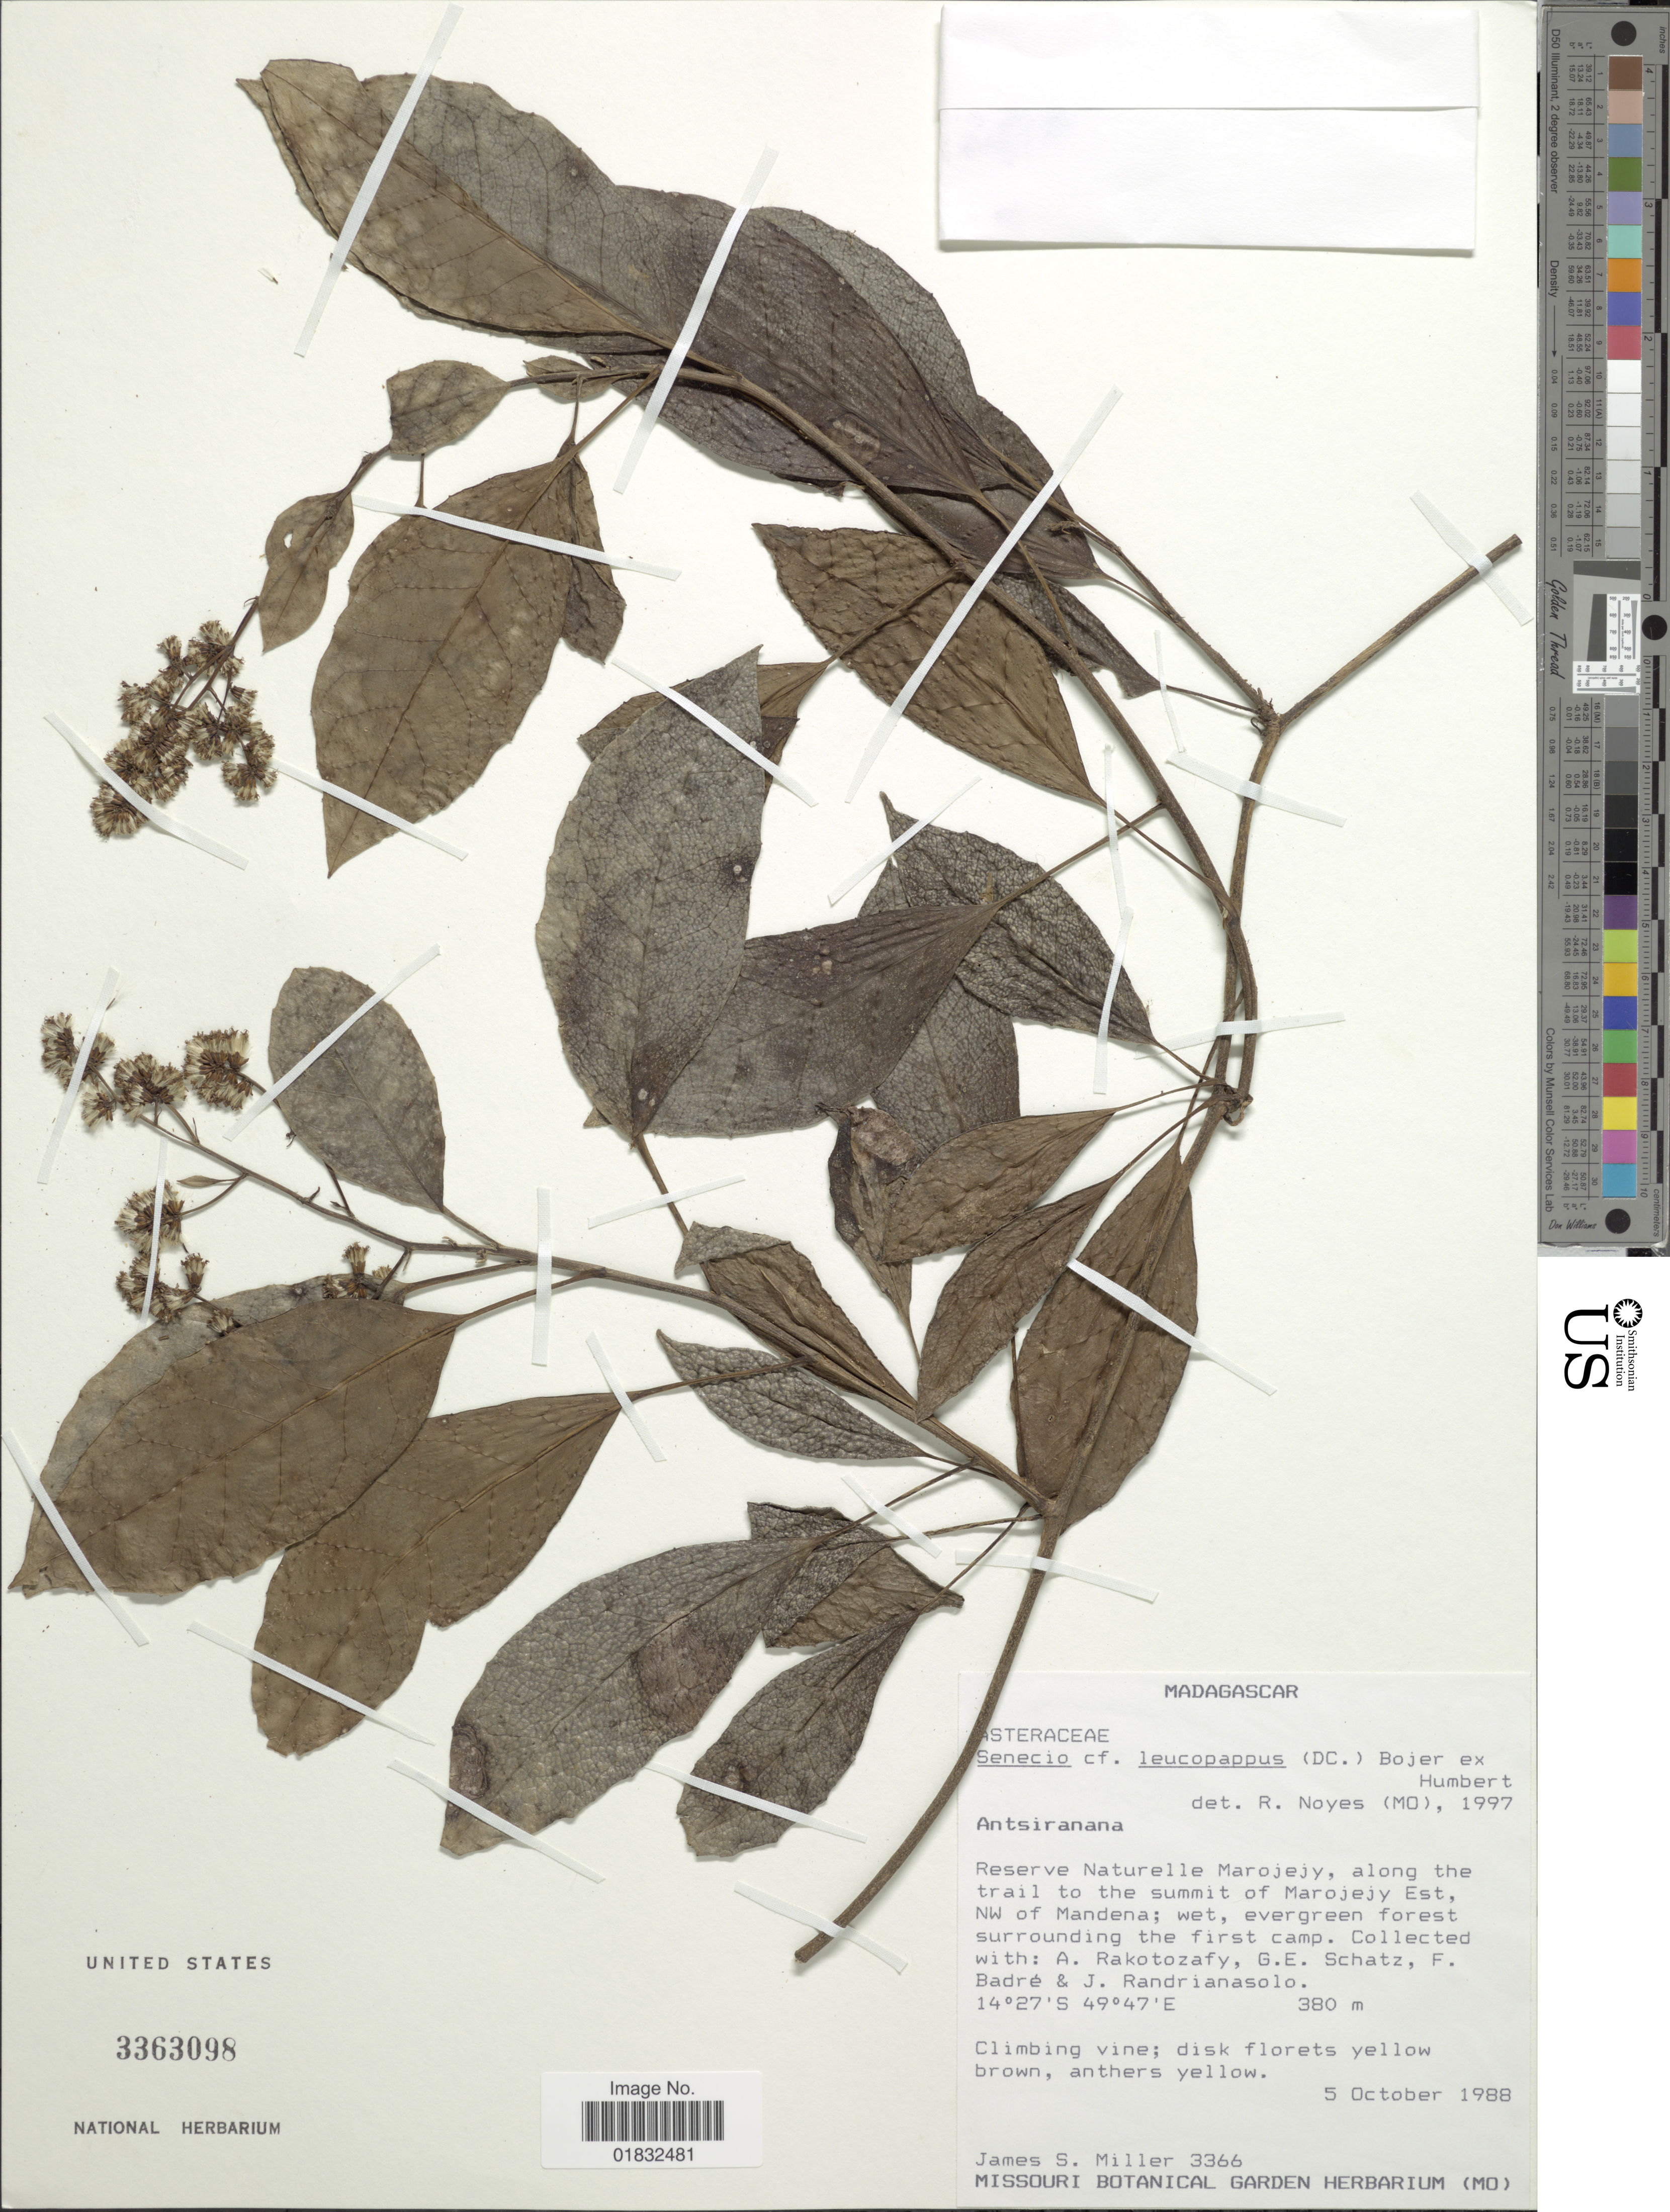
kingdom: Plantae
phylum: Tracheophyta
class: Magnoliopsida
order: Asterales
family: Asteraceae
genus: Humbertacalia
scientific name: Humbertacalia leucopappa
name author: (Bojer ex DC.) C. Jeffrey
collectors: J. S. Miller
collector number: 3366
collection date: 1988-10-05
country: Madagascar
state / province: Sava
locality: Reserve Naturelle Marojejy, along the trail to the summit of Marojejy Est, NW of Mandena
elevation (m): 380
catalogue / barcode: US 3363098